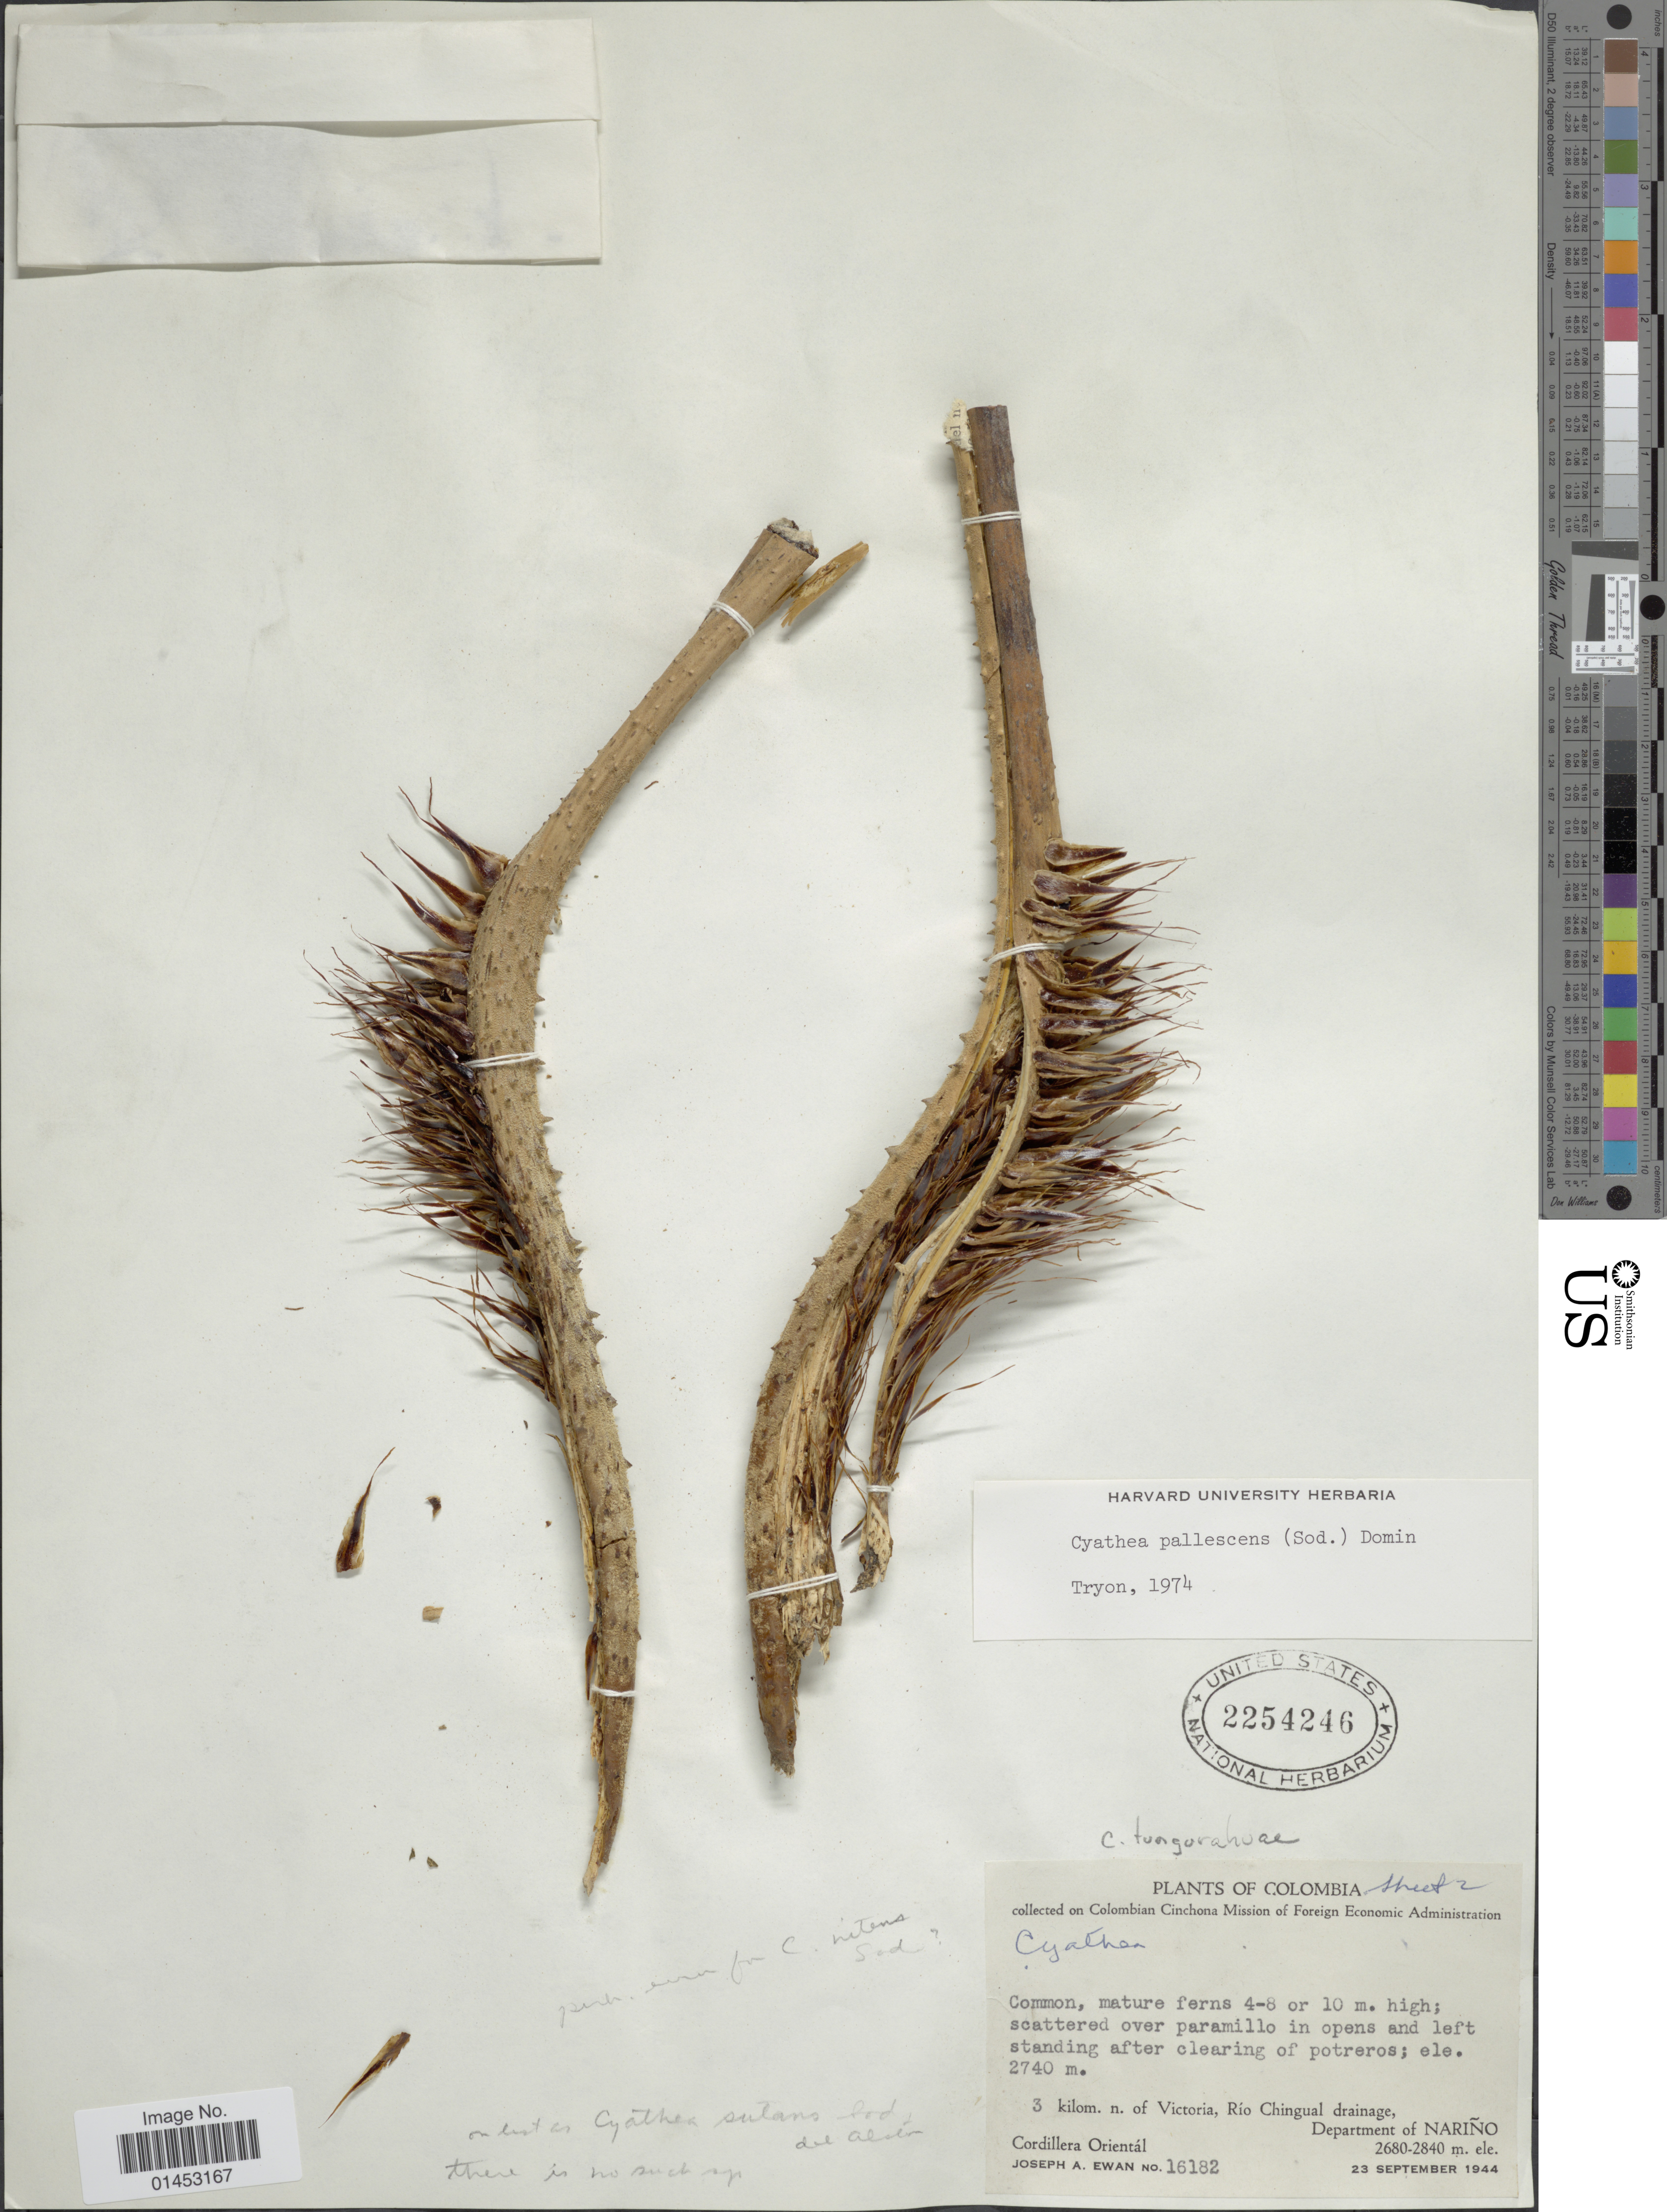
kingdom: Plantae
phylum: Tracheophyta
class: Polypodiopsida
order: Cyatheales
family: Cyatheaceae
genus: Cyathea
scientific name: Cyathea tungurahua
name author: Sodiro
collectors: J. A. Ewan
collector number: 16182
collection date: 1944-09-23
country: Colombia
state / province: Nariño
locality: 3 kilom. n. of Victoria, Rio Chingual drainage, Department of Narino, cordillera oriental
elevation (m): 2680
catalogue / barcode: US 2254246